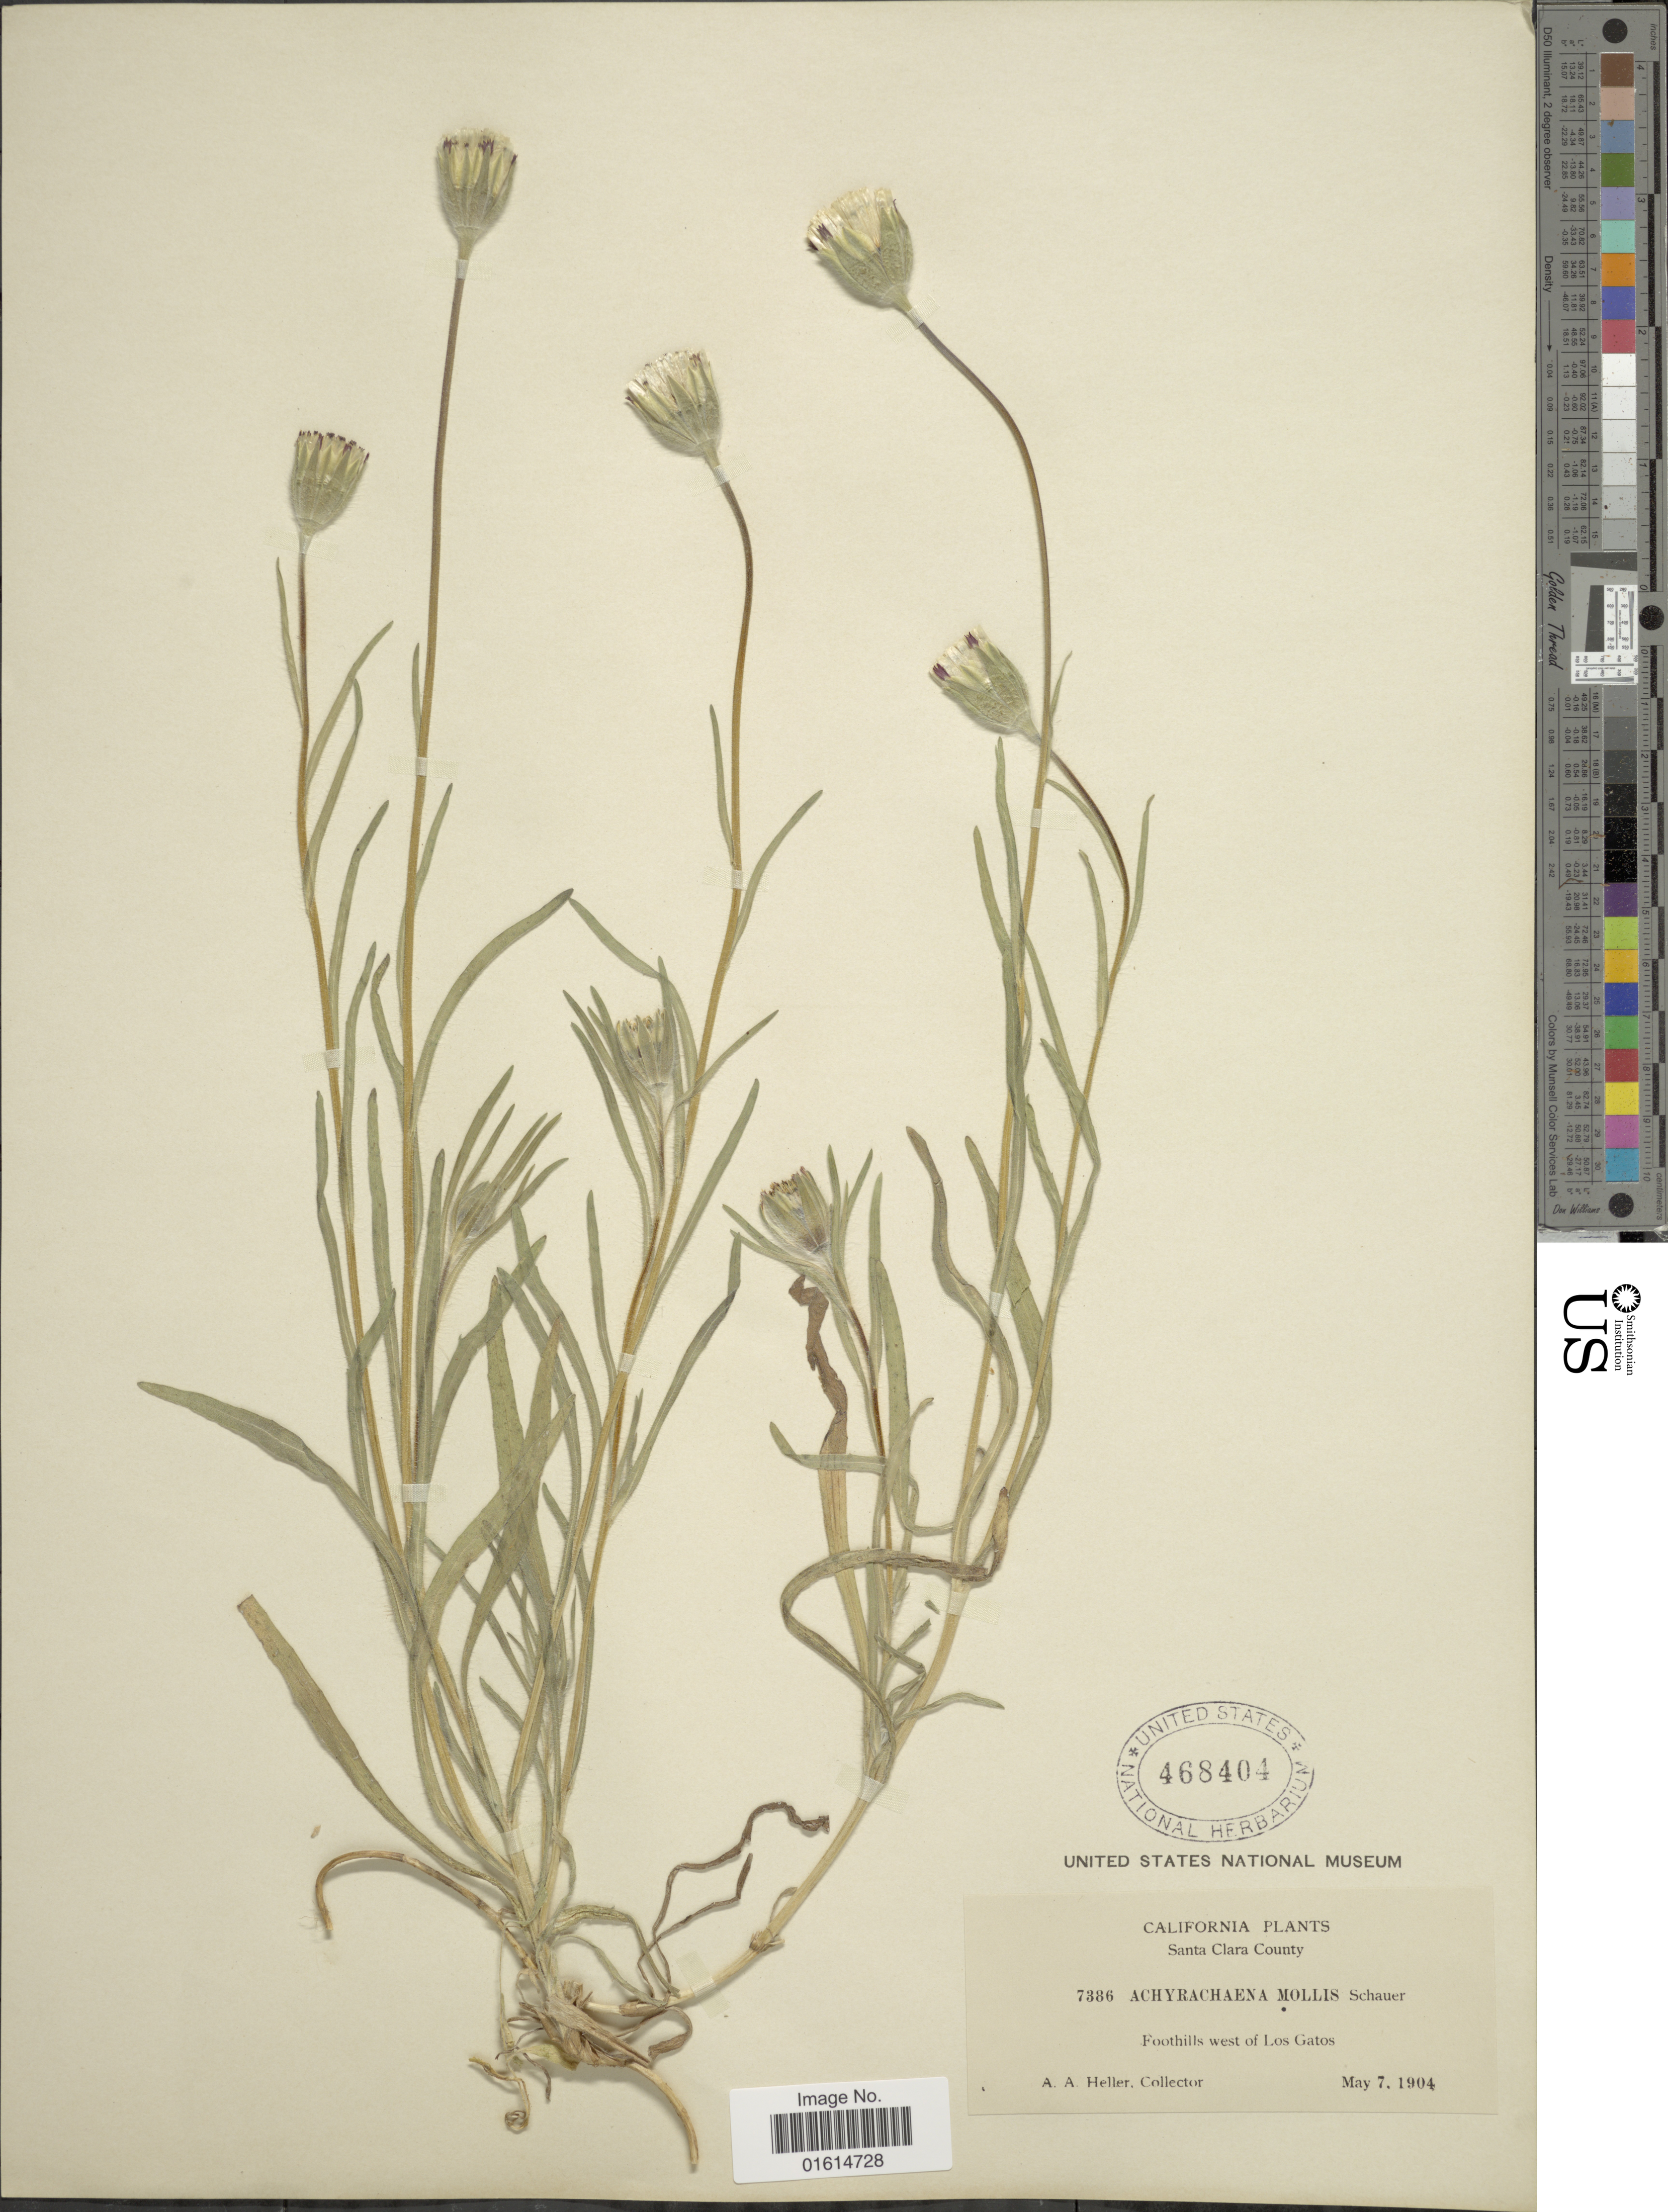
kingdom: Plantae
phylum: Tracheophyta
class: Magnoliopsida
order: Asterales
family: Asteraceae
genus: Achyrachaena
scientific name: Achyrachaena mollis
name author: Schauer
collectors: A. A. Heller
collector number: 7386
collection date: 1904-05-07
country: United States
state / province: California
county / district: Santa Clara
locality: Santa Clara County, foothills west of Los Gatos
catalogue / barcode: US 468404